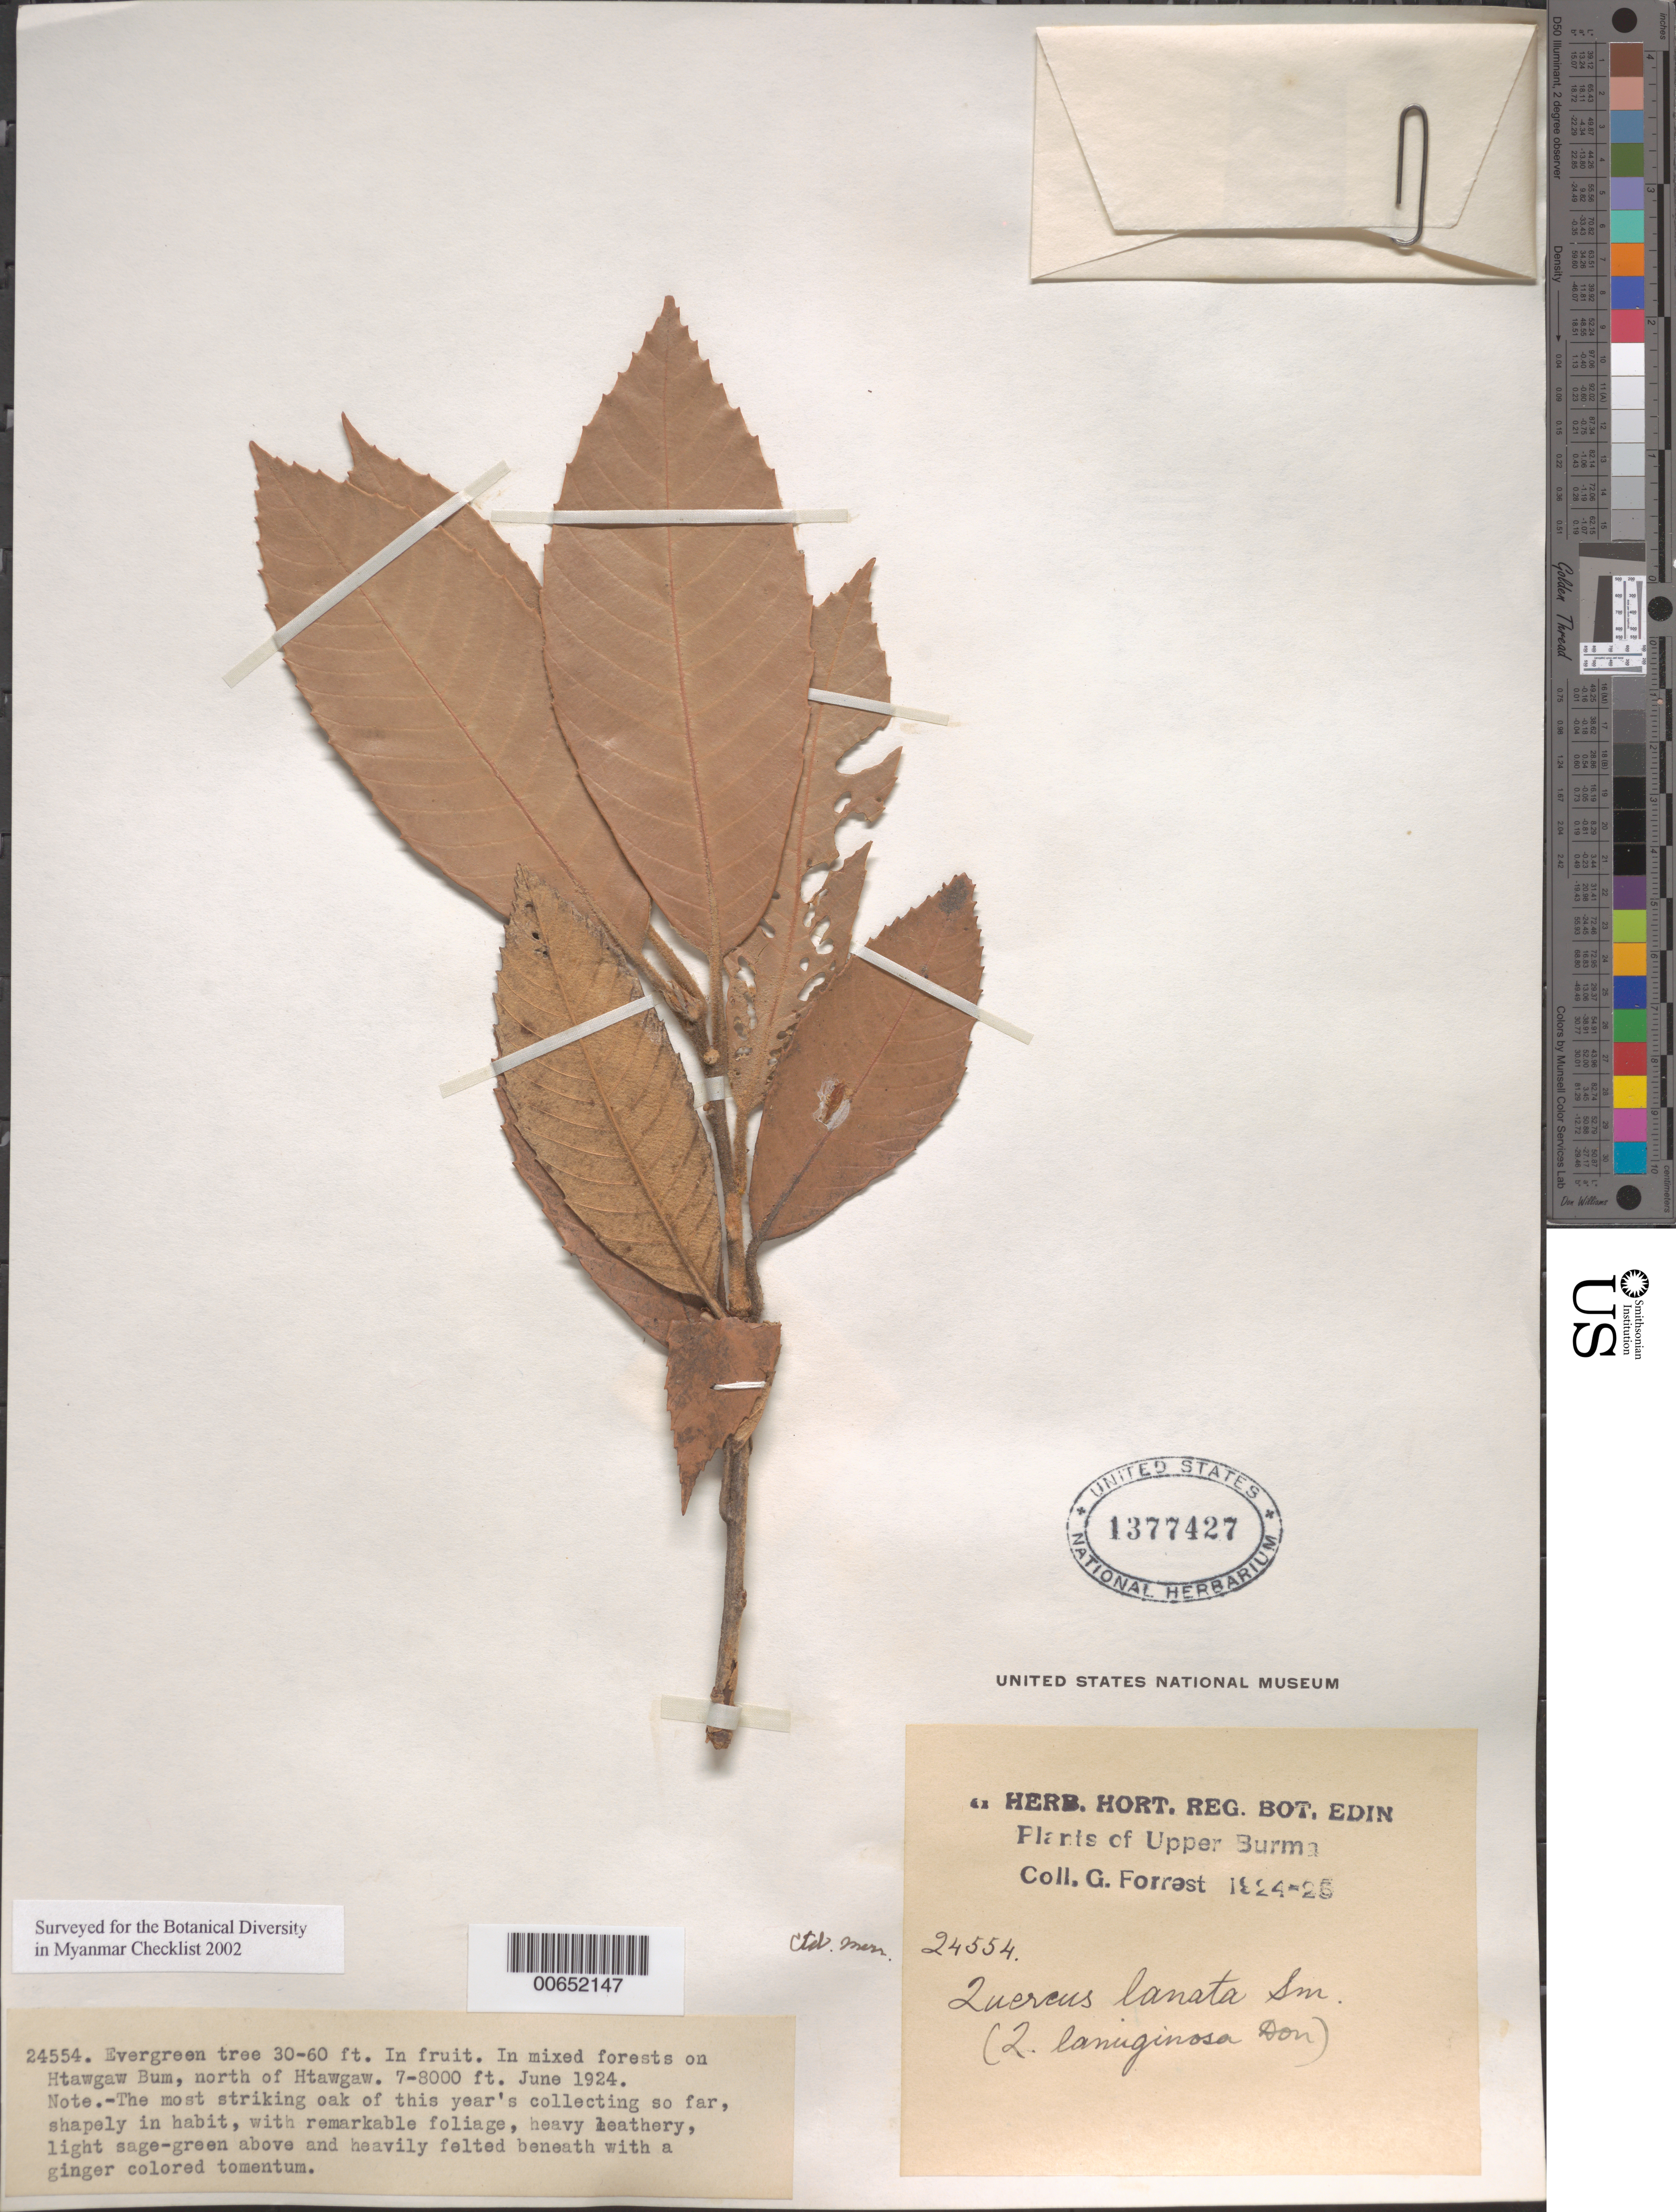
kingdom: Plantae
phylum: Tracheophyta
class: Magnoliopsida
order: Fagales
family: Fagaceae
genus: Quercus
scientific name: Quercus lanata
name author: Small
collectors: G. Forrest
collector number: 24554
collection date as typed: Jun 1924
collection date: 1924-06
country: Myanmar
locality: Upper Burma, on Htawgaw Bum, N of Htawgaw.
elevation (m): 2134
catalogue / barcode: US 1377427